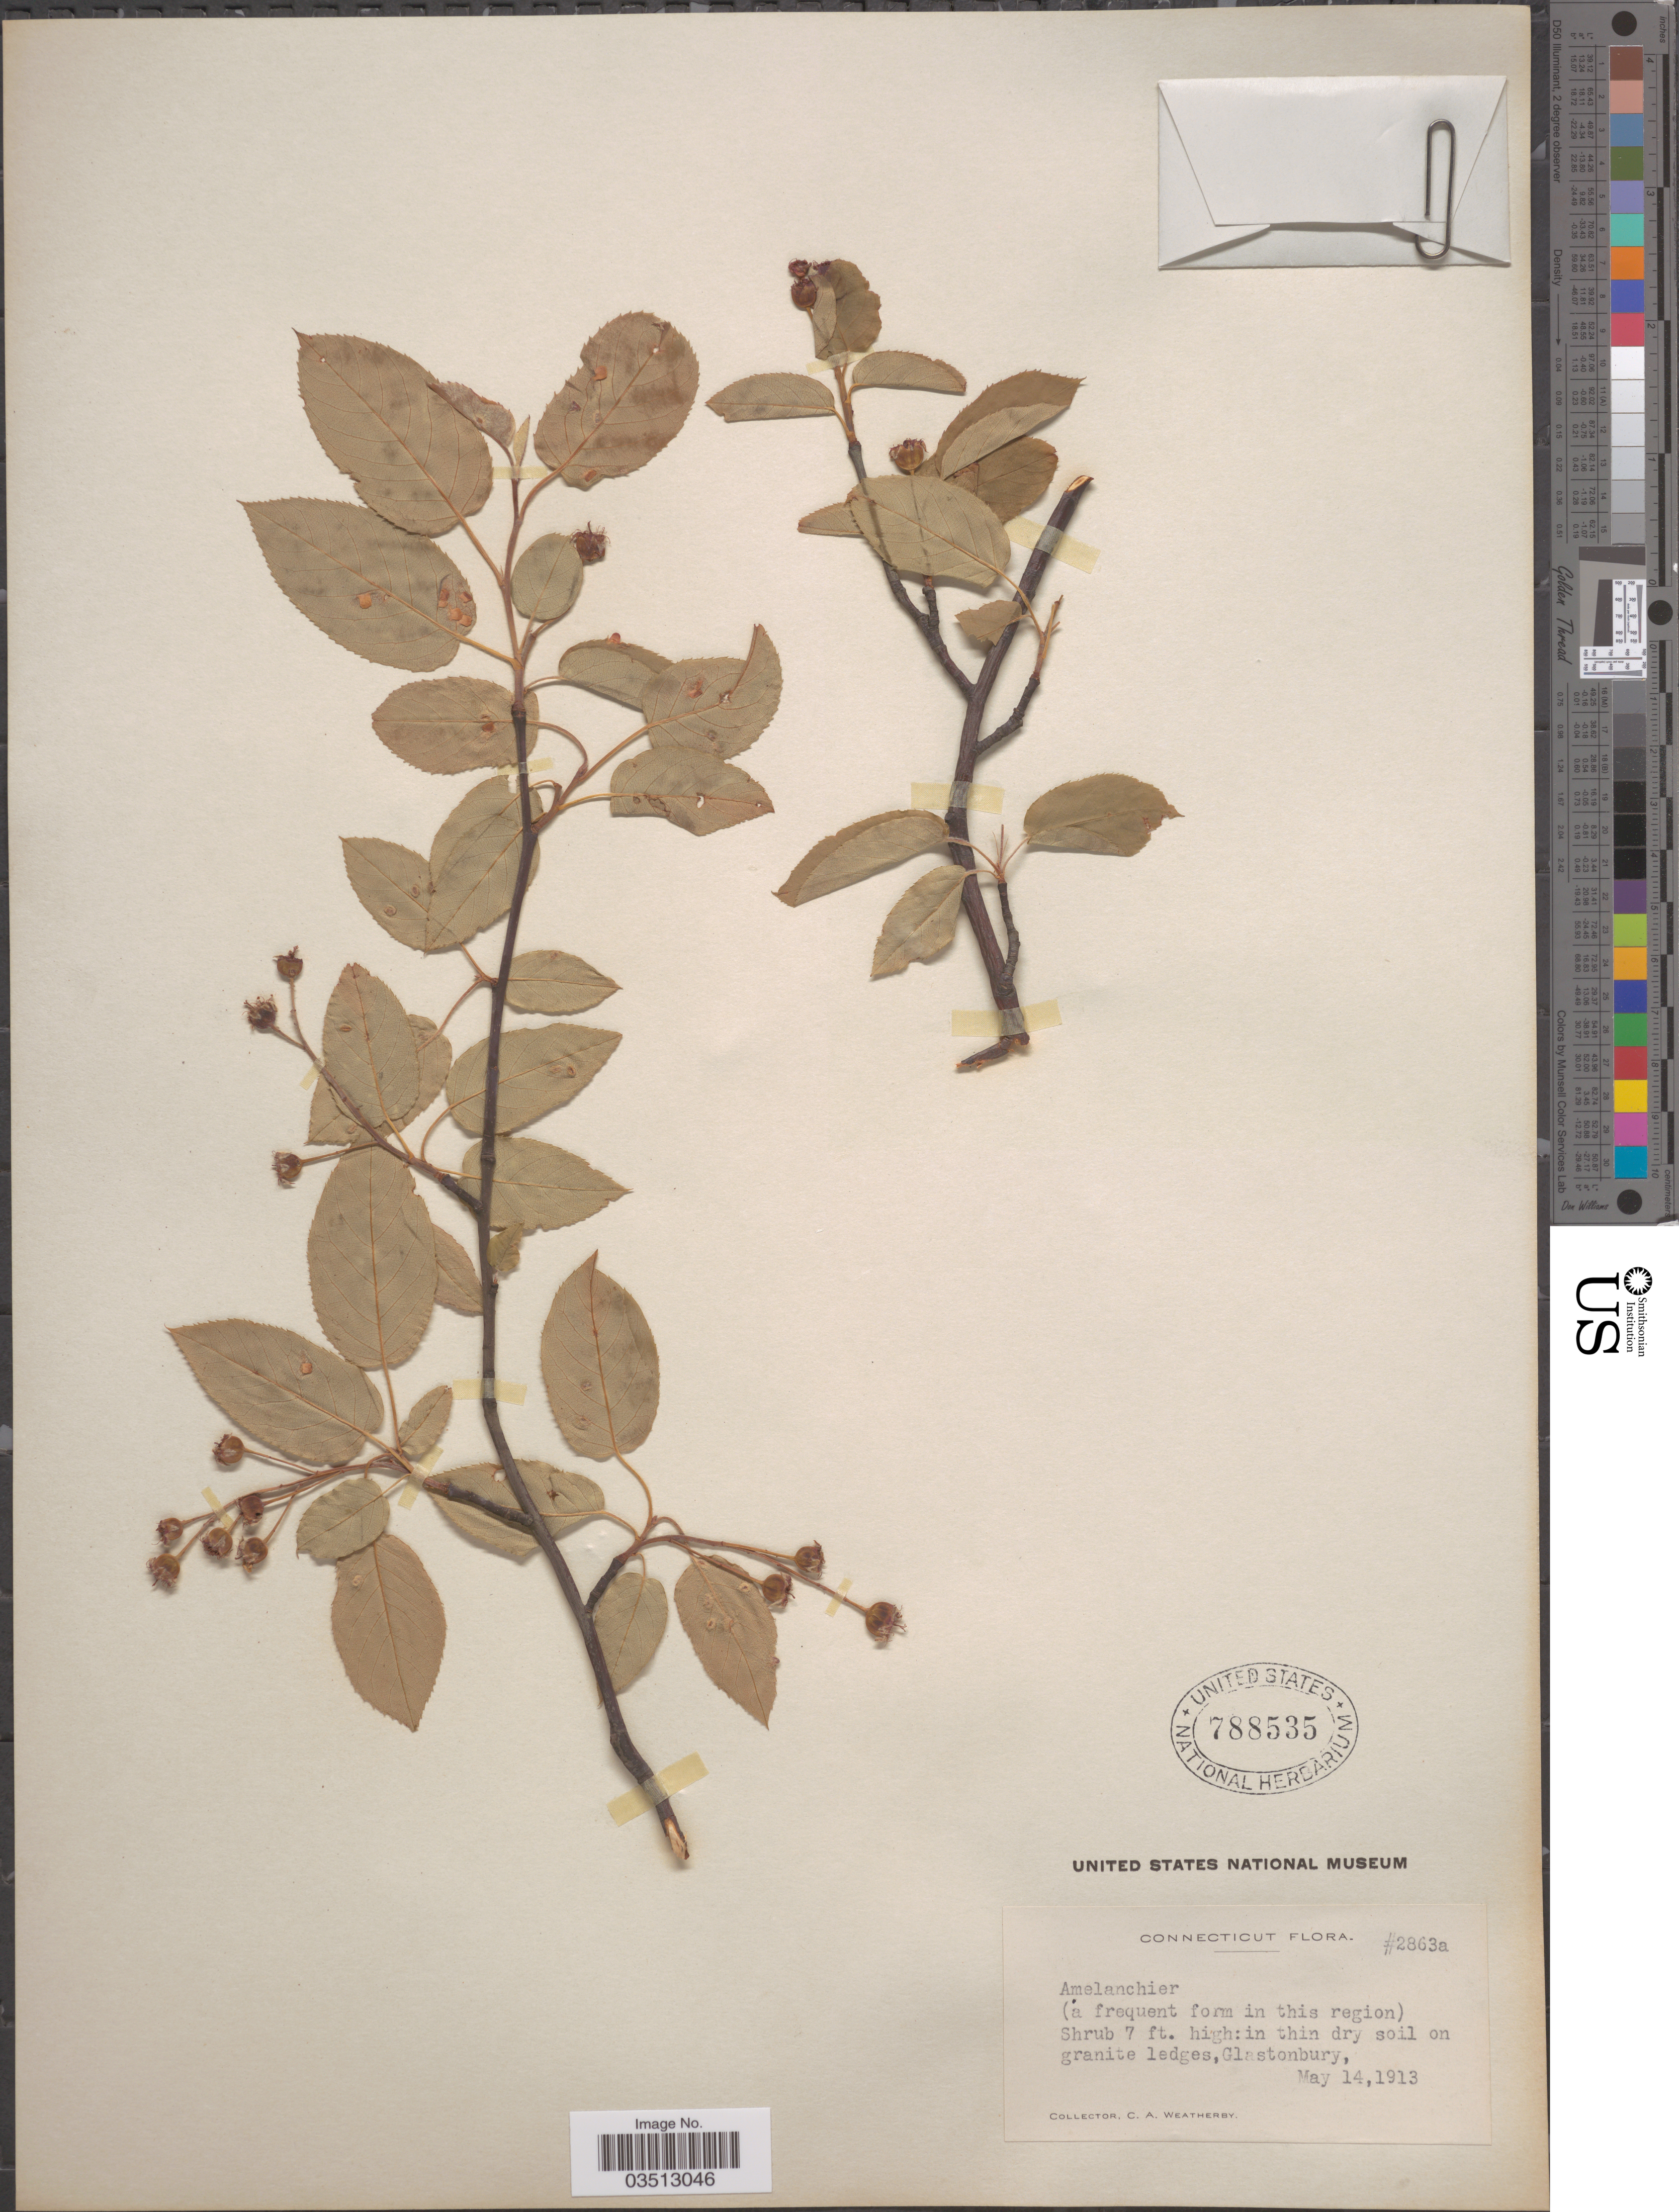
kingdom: Plantae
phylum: Tracheophyta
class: Magnoliopsida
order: Rosales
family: Rosaceae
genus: Amelanchier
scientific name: Amelanchier sp.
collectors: C. A. Weatherby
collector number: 2863a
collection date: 1913-05-14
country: United States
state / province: Connecticut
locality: Glastonbury.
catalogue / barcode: US 788535